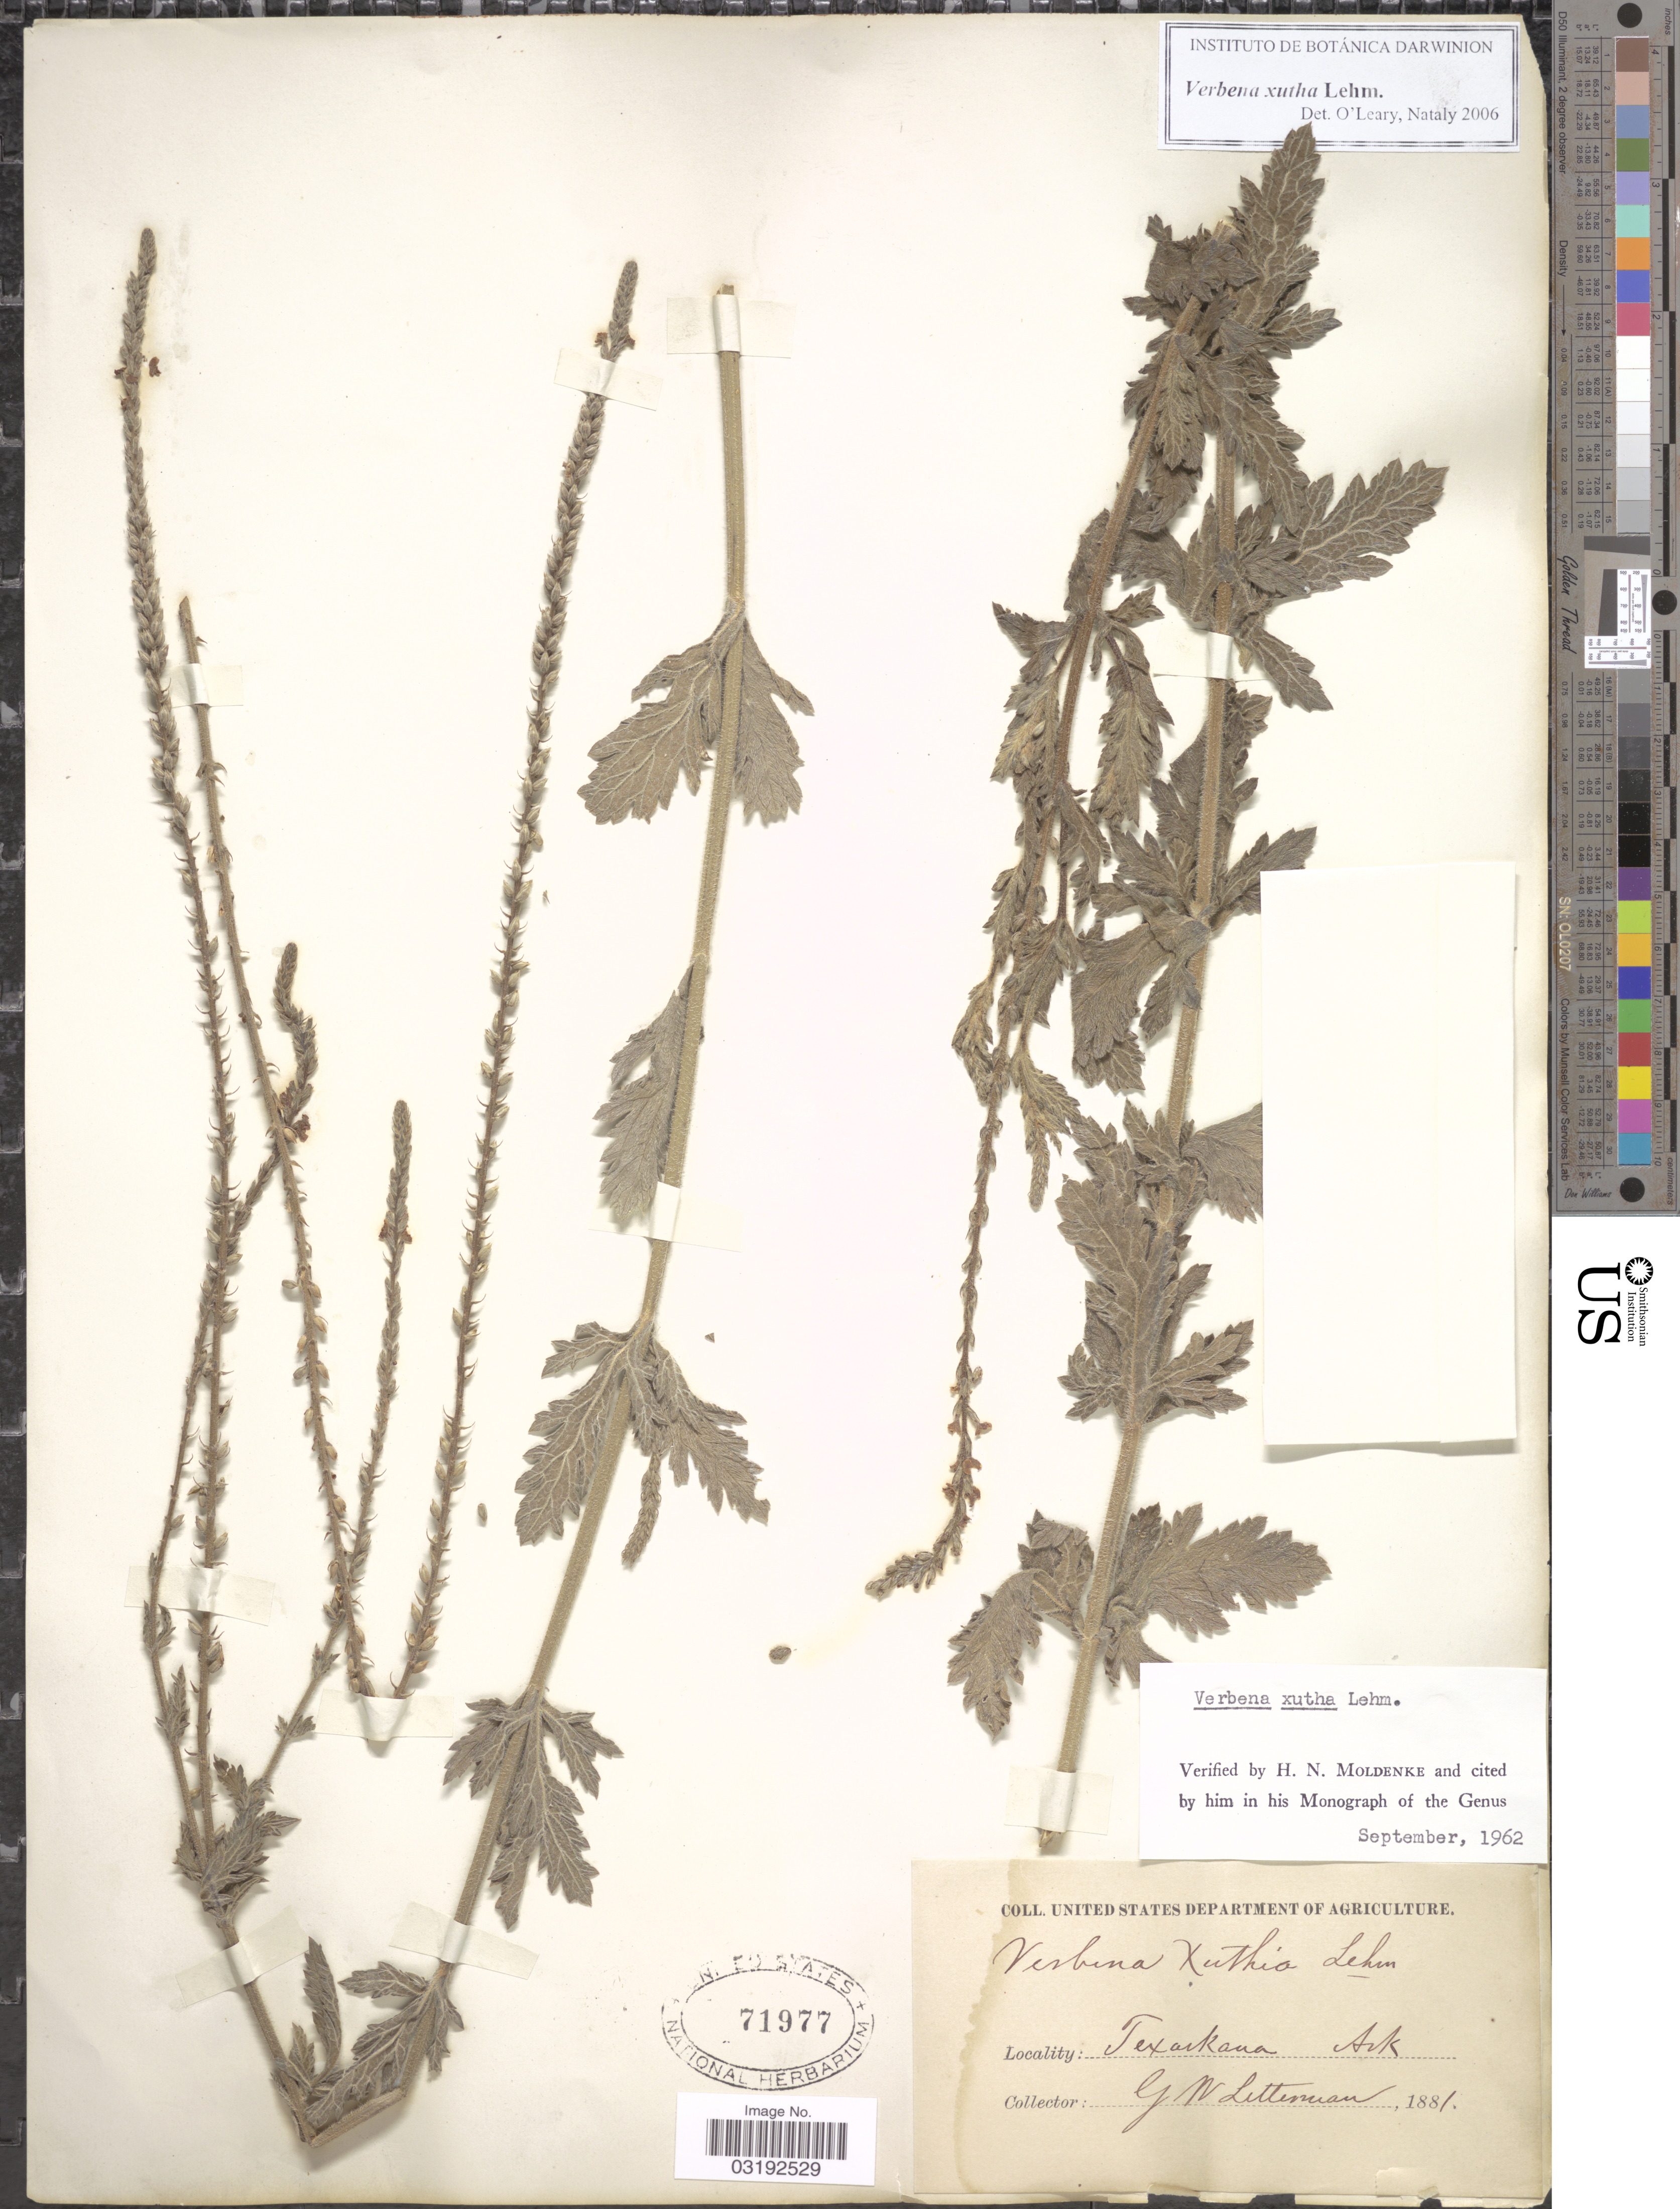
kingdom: Plantae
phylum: Tracheophyta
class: Magnoliopsida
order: Lamiales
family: Verbenaceae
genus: Verbena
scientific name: Verbena xutha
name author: Lehm.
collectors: G. W. Letterman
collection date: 1881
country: United States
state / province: Arkansas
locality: Texarkana.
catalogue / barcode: US 71977